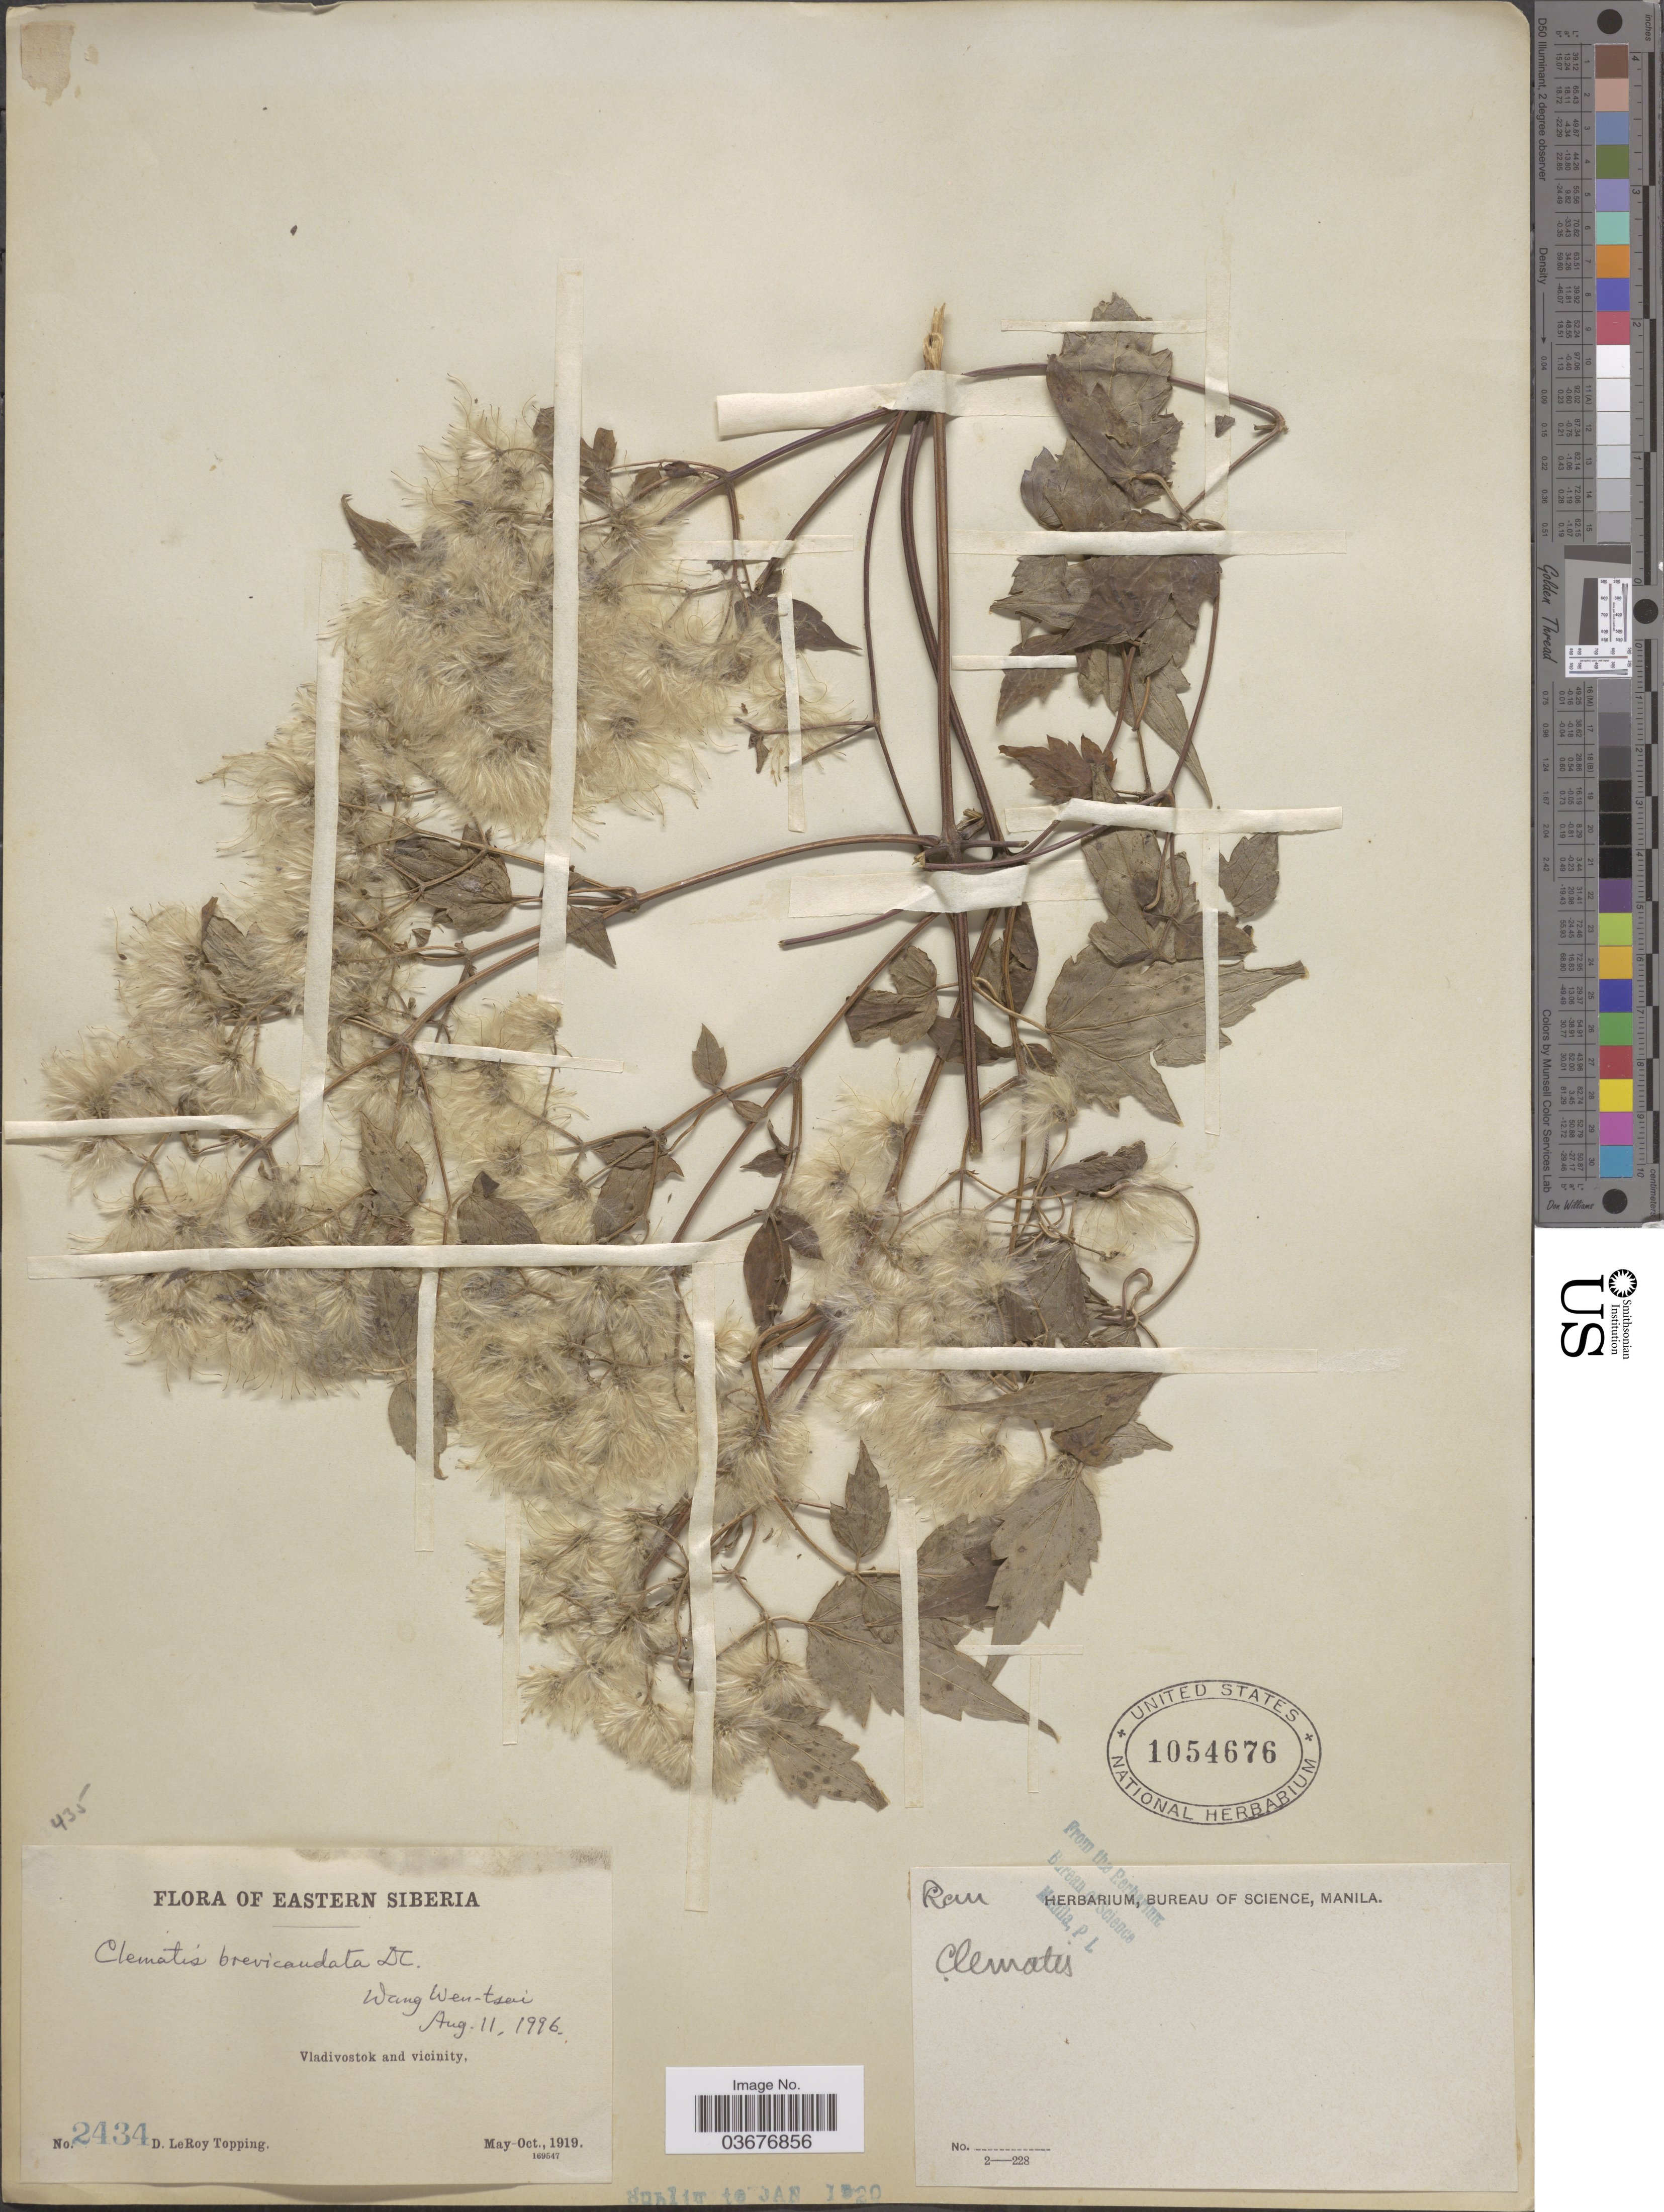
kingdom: Plantae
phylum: Tracheophyta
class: Magnoliopsida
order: Ranunculales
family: Ranunculaceae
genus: Clematis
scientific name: Clematis brevicaudata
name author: DC.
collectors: D. L. Topping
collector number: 2434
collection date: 1919-05/1919-10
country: Russian Federation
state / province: Primorsky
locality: Eastern Siberia. Vladivostok and vicinity.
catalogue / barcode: US 1054676